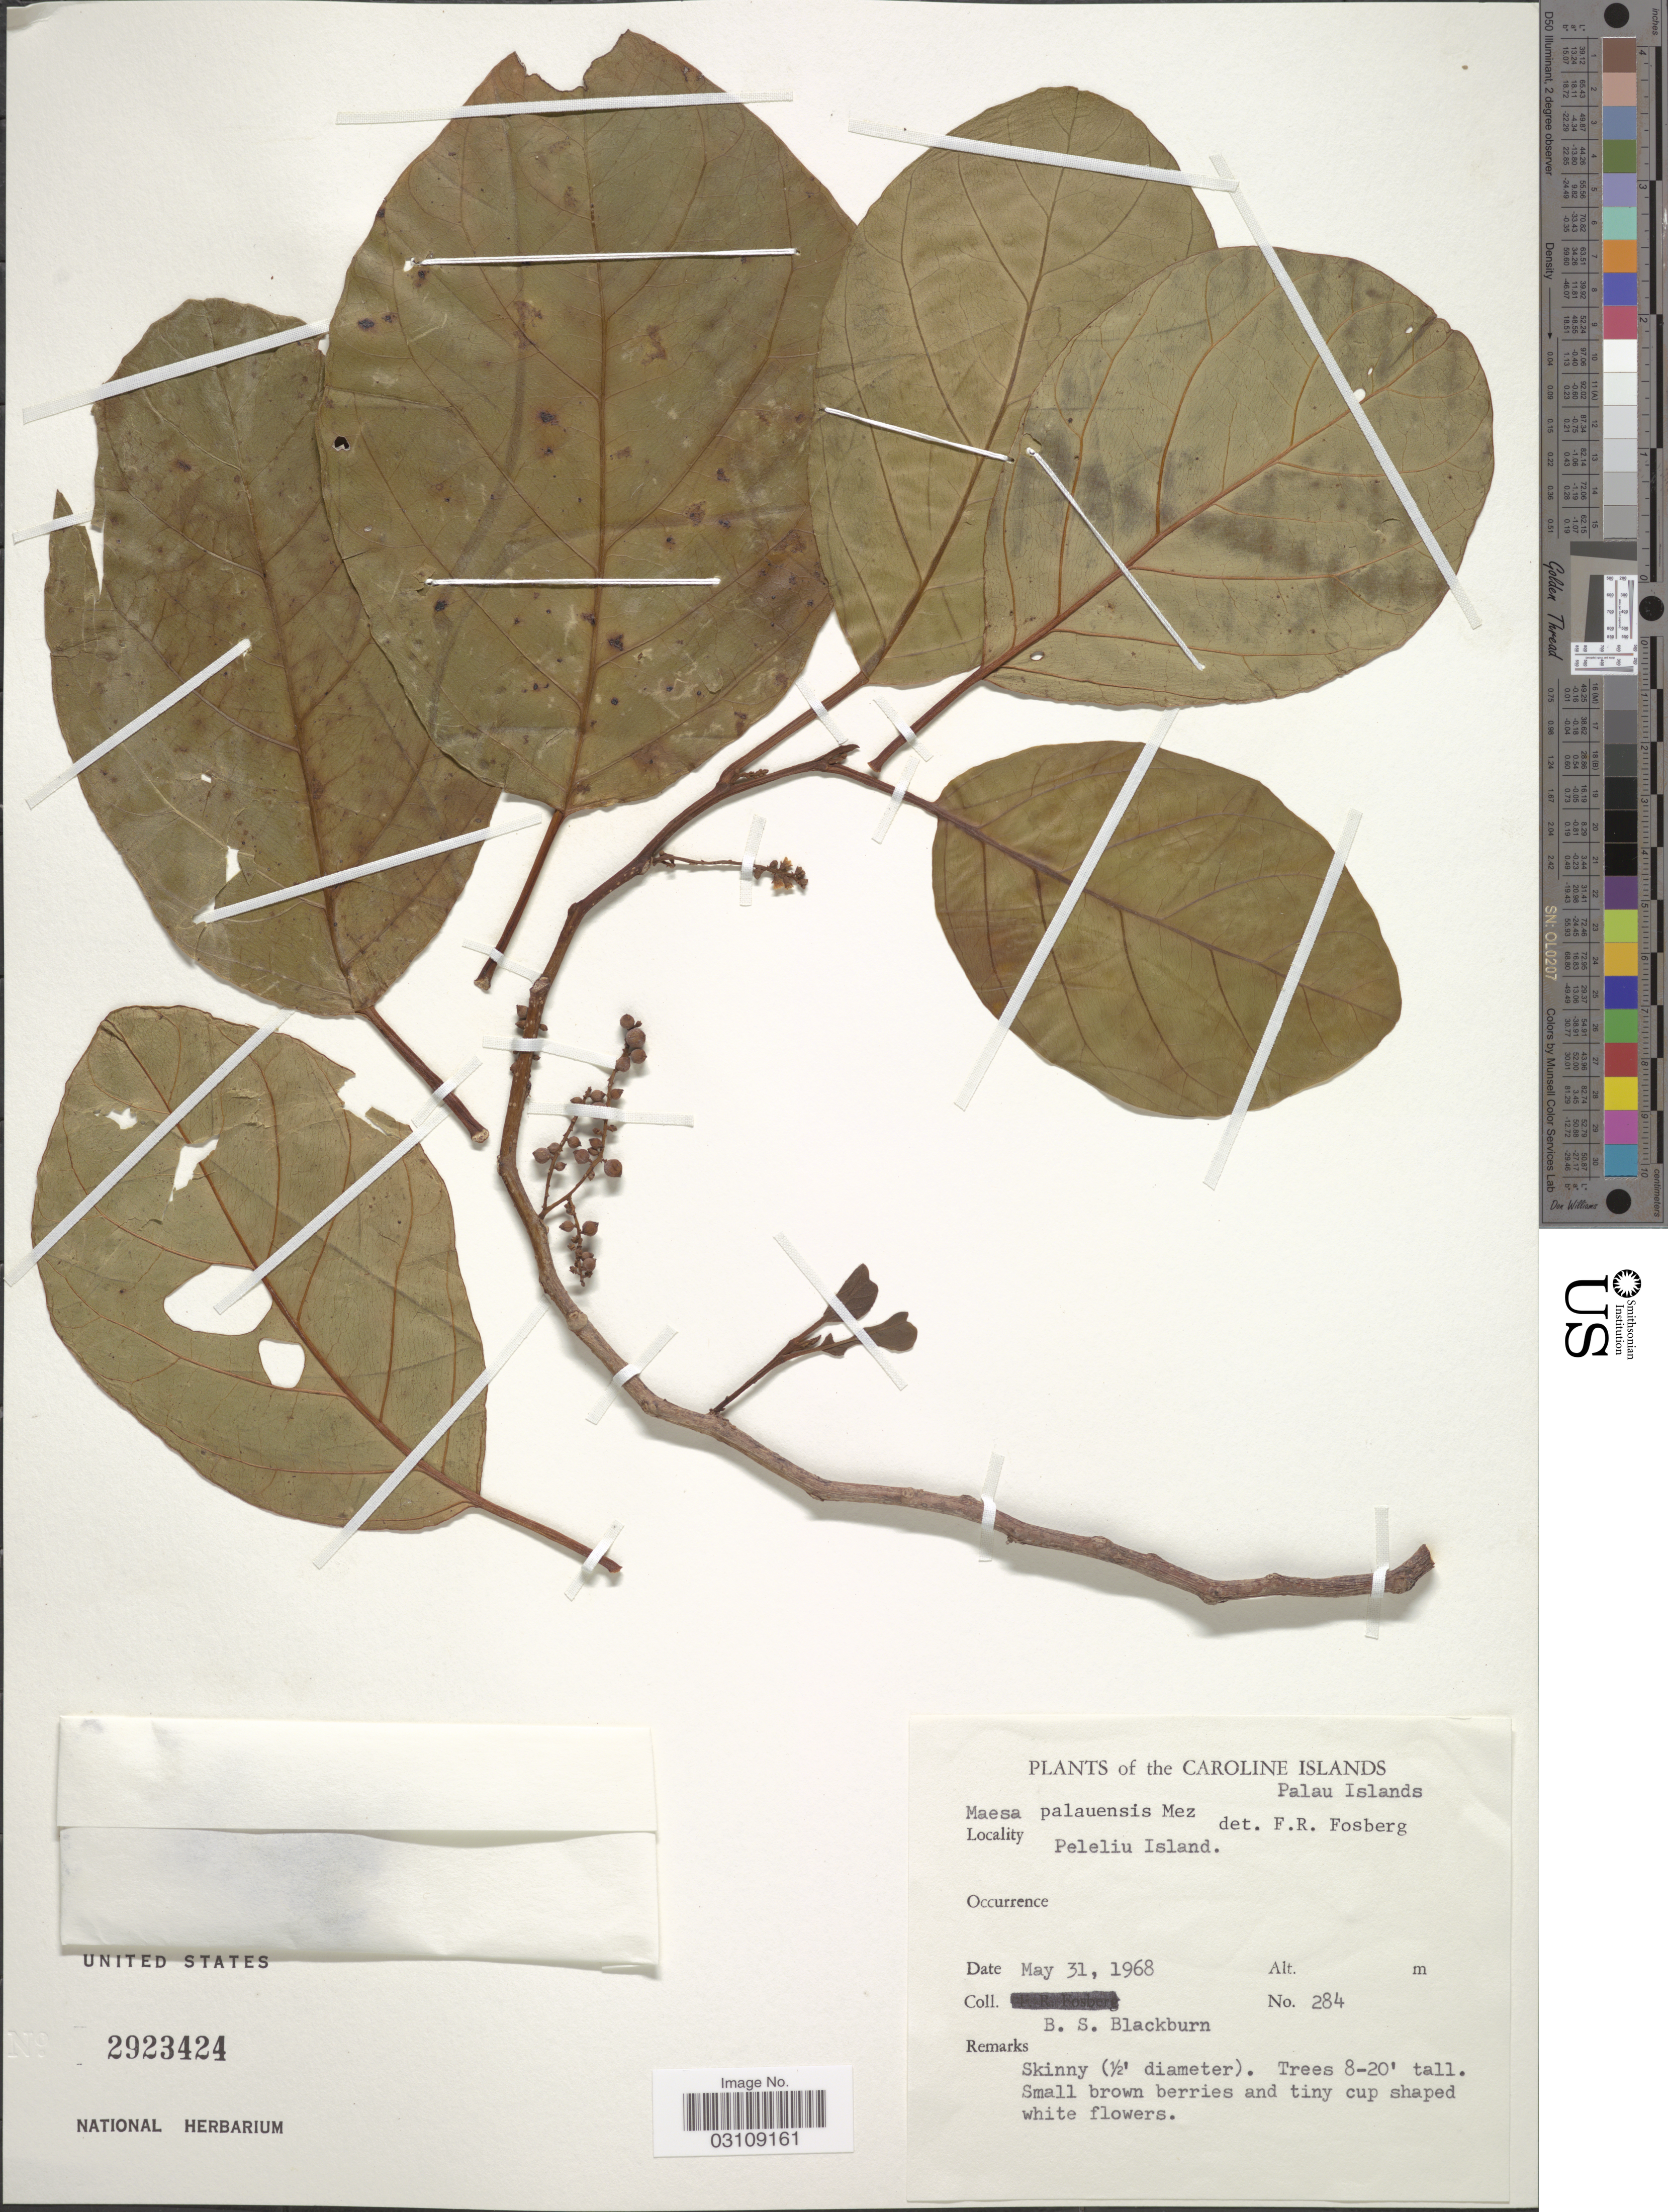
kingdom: Plantae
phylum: Tracheophyta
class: Magnoliopsida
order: Ericales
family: Primulaceae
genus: Maesa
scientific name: Maesa palauensis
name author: Mez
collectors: B. S. Blackburn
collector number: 284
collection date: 1968-05-31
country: Palau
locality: The Caroline Islands, Palau Islands, Peleliu Island.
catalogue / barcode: US 2923424